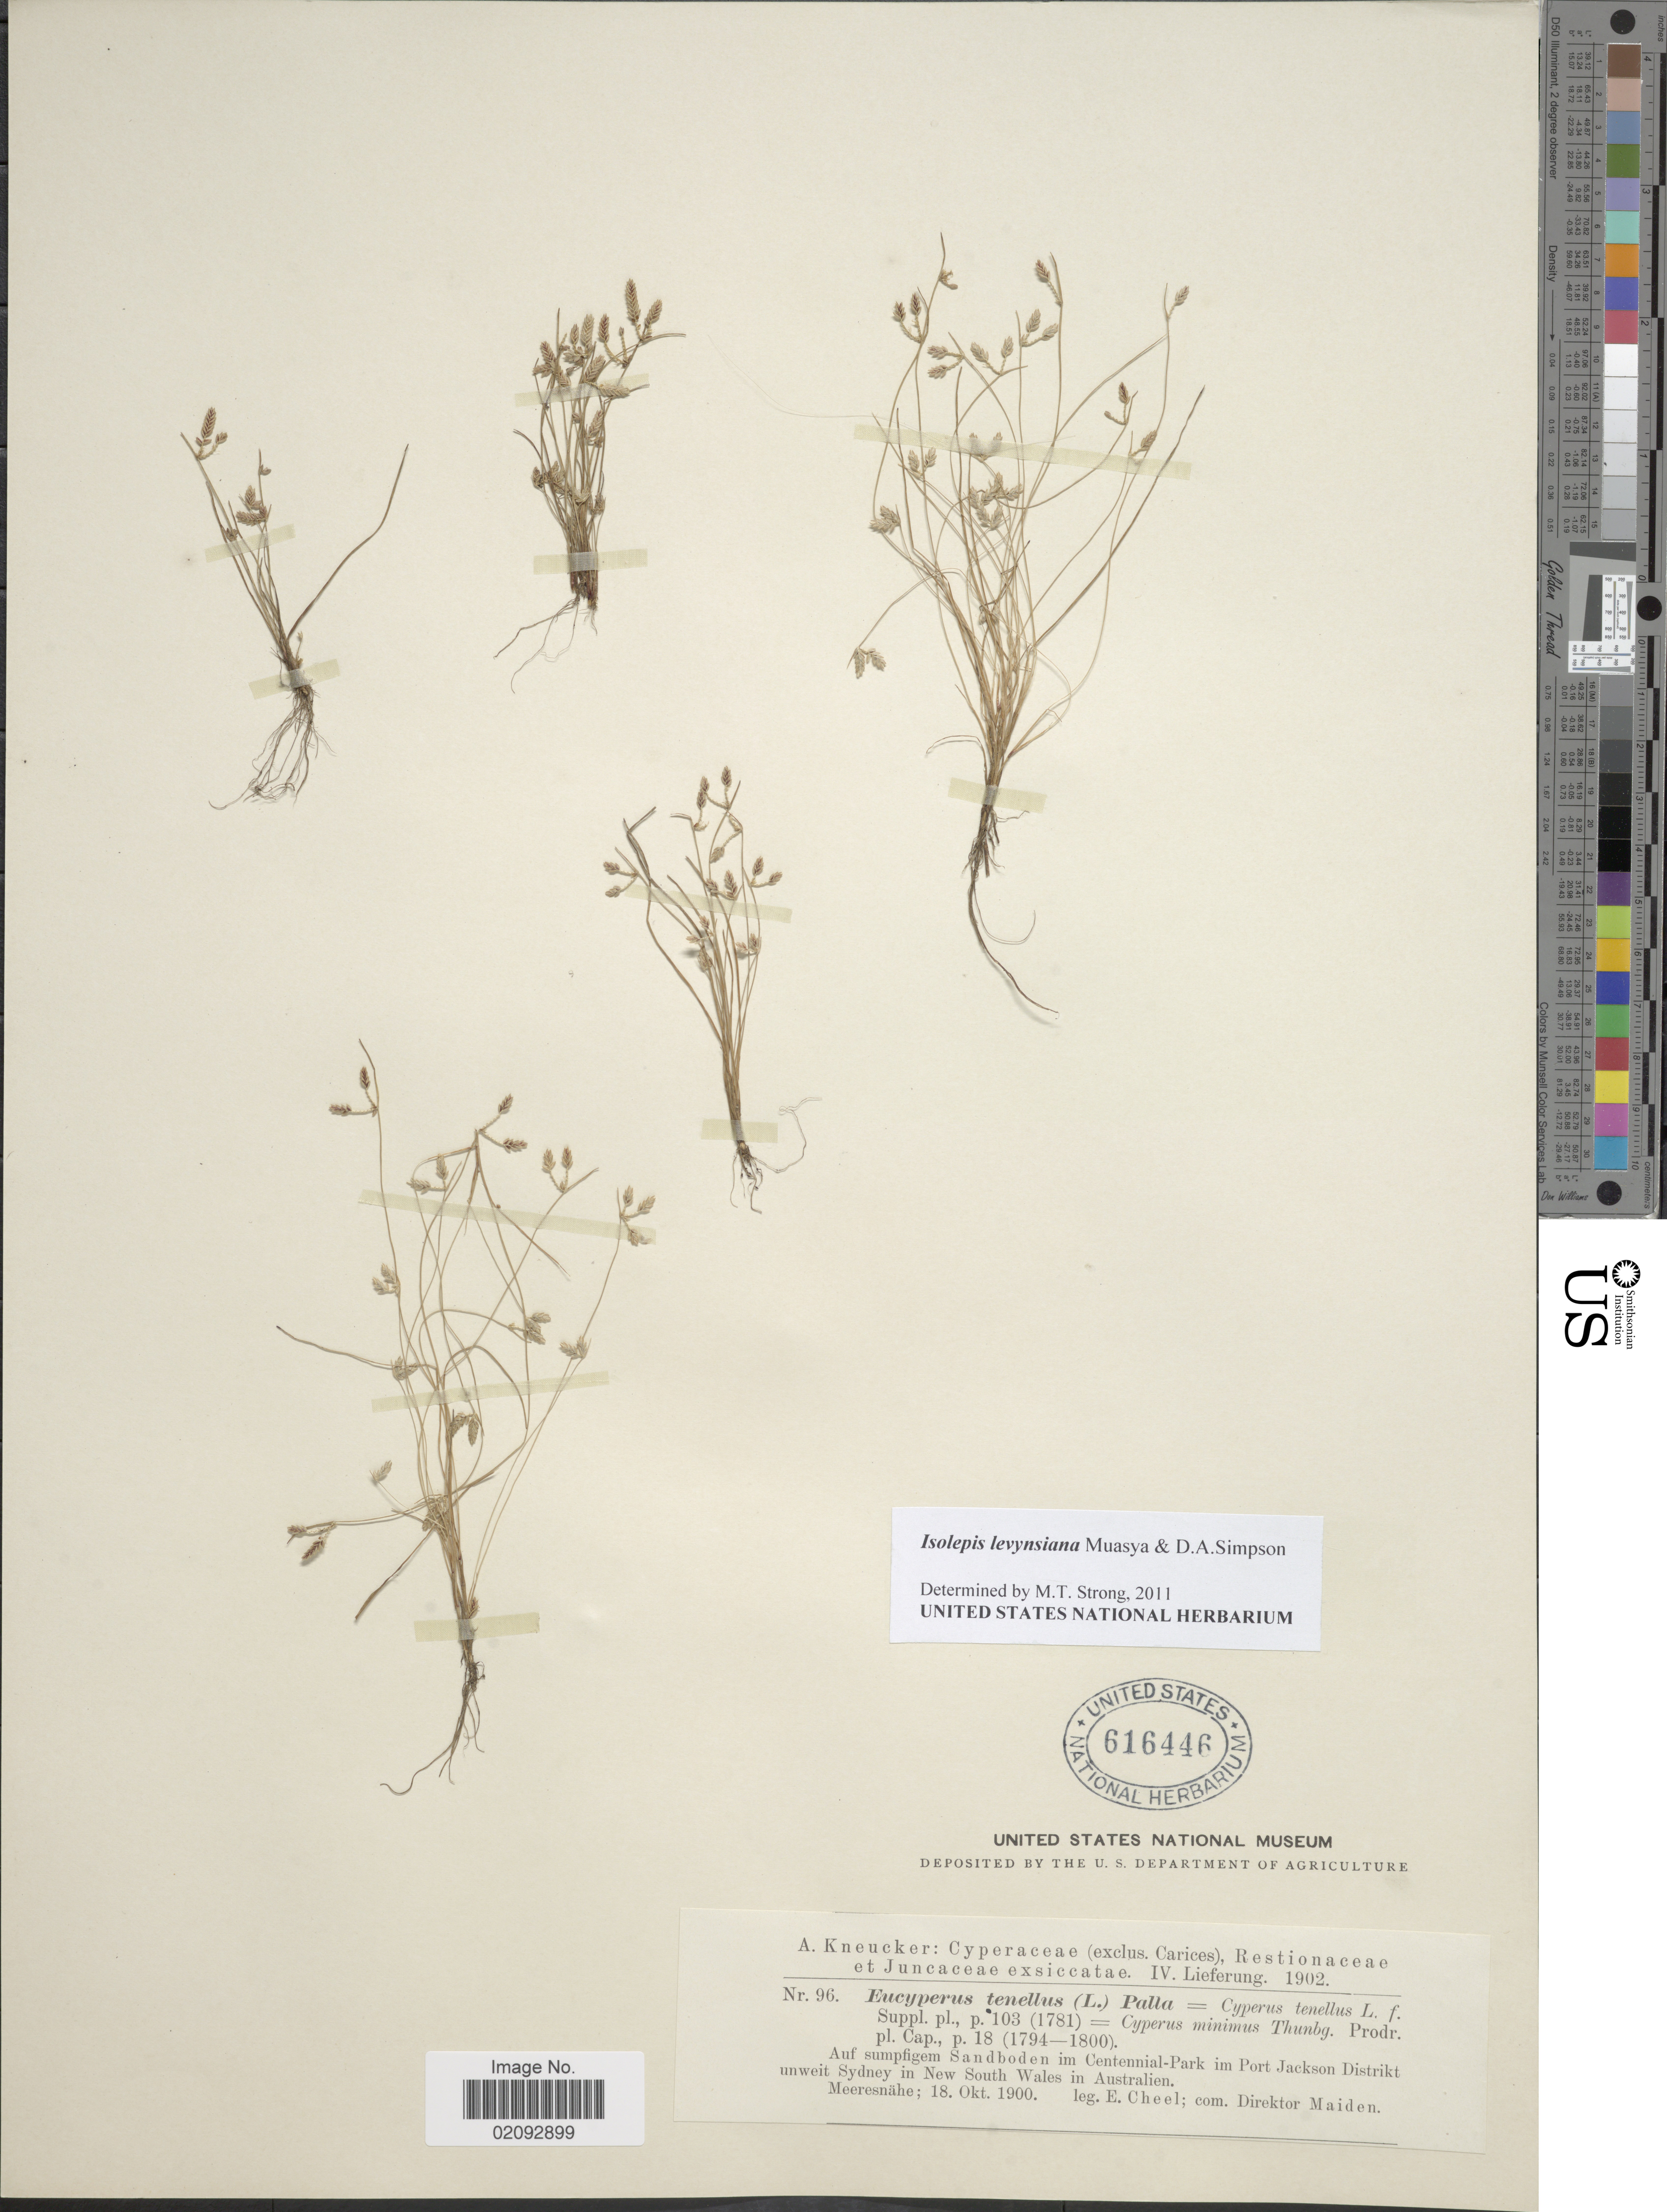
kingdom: Plantae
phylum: Tracheophyta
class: Liliopsida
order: Poales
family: Cyperaceae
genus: Isolepis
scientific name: Isolepis levynsiana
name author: Muasya & D.A. Simpson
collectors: E. Cheel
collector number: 96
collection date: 1900-10-18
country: Australia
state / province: New South Wales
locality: Auf sumpfigen im Centennial-Park im Port Jackson Distrikt unweit Sydney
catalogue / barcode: US 616446